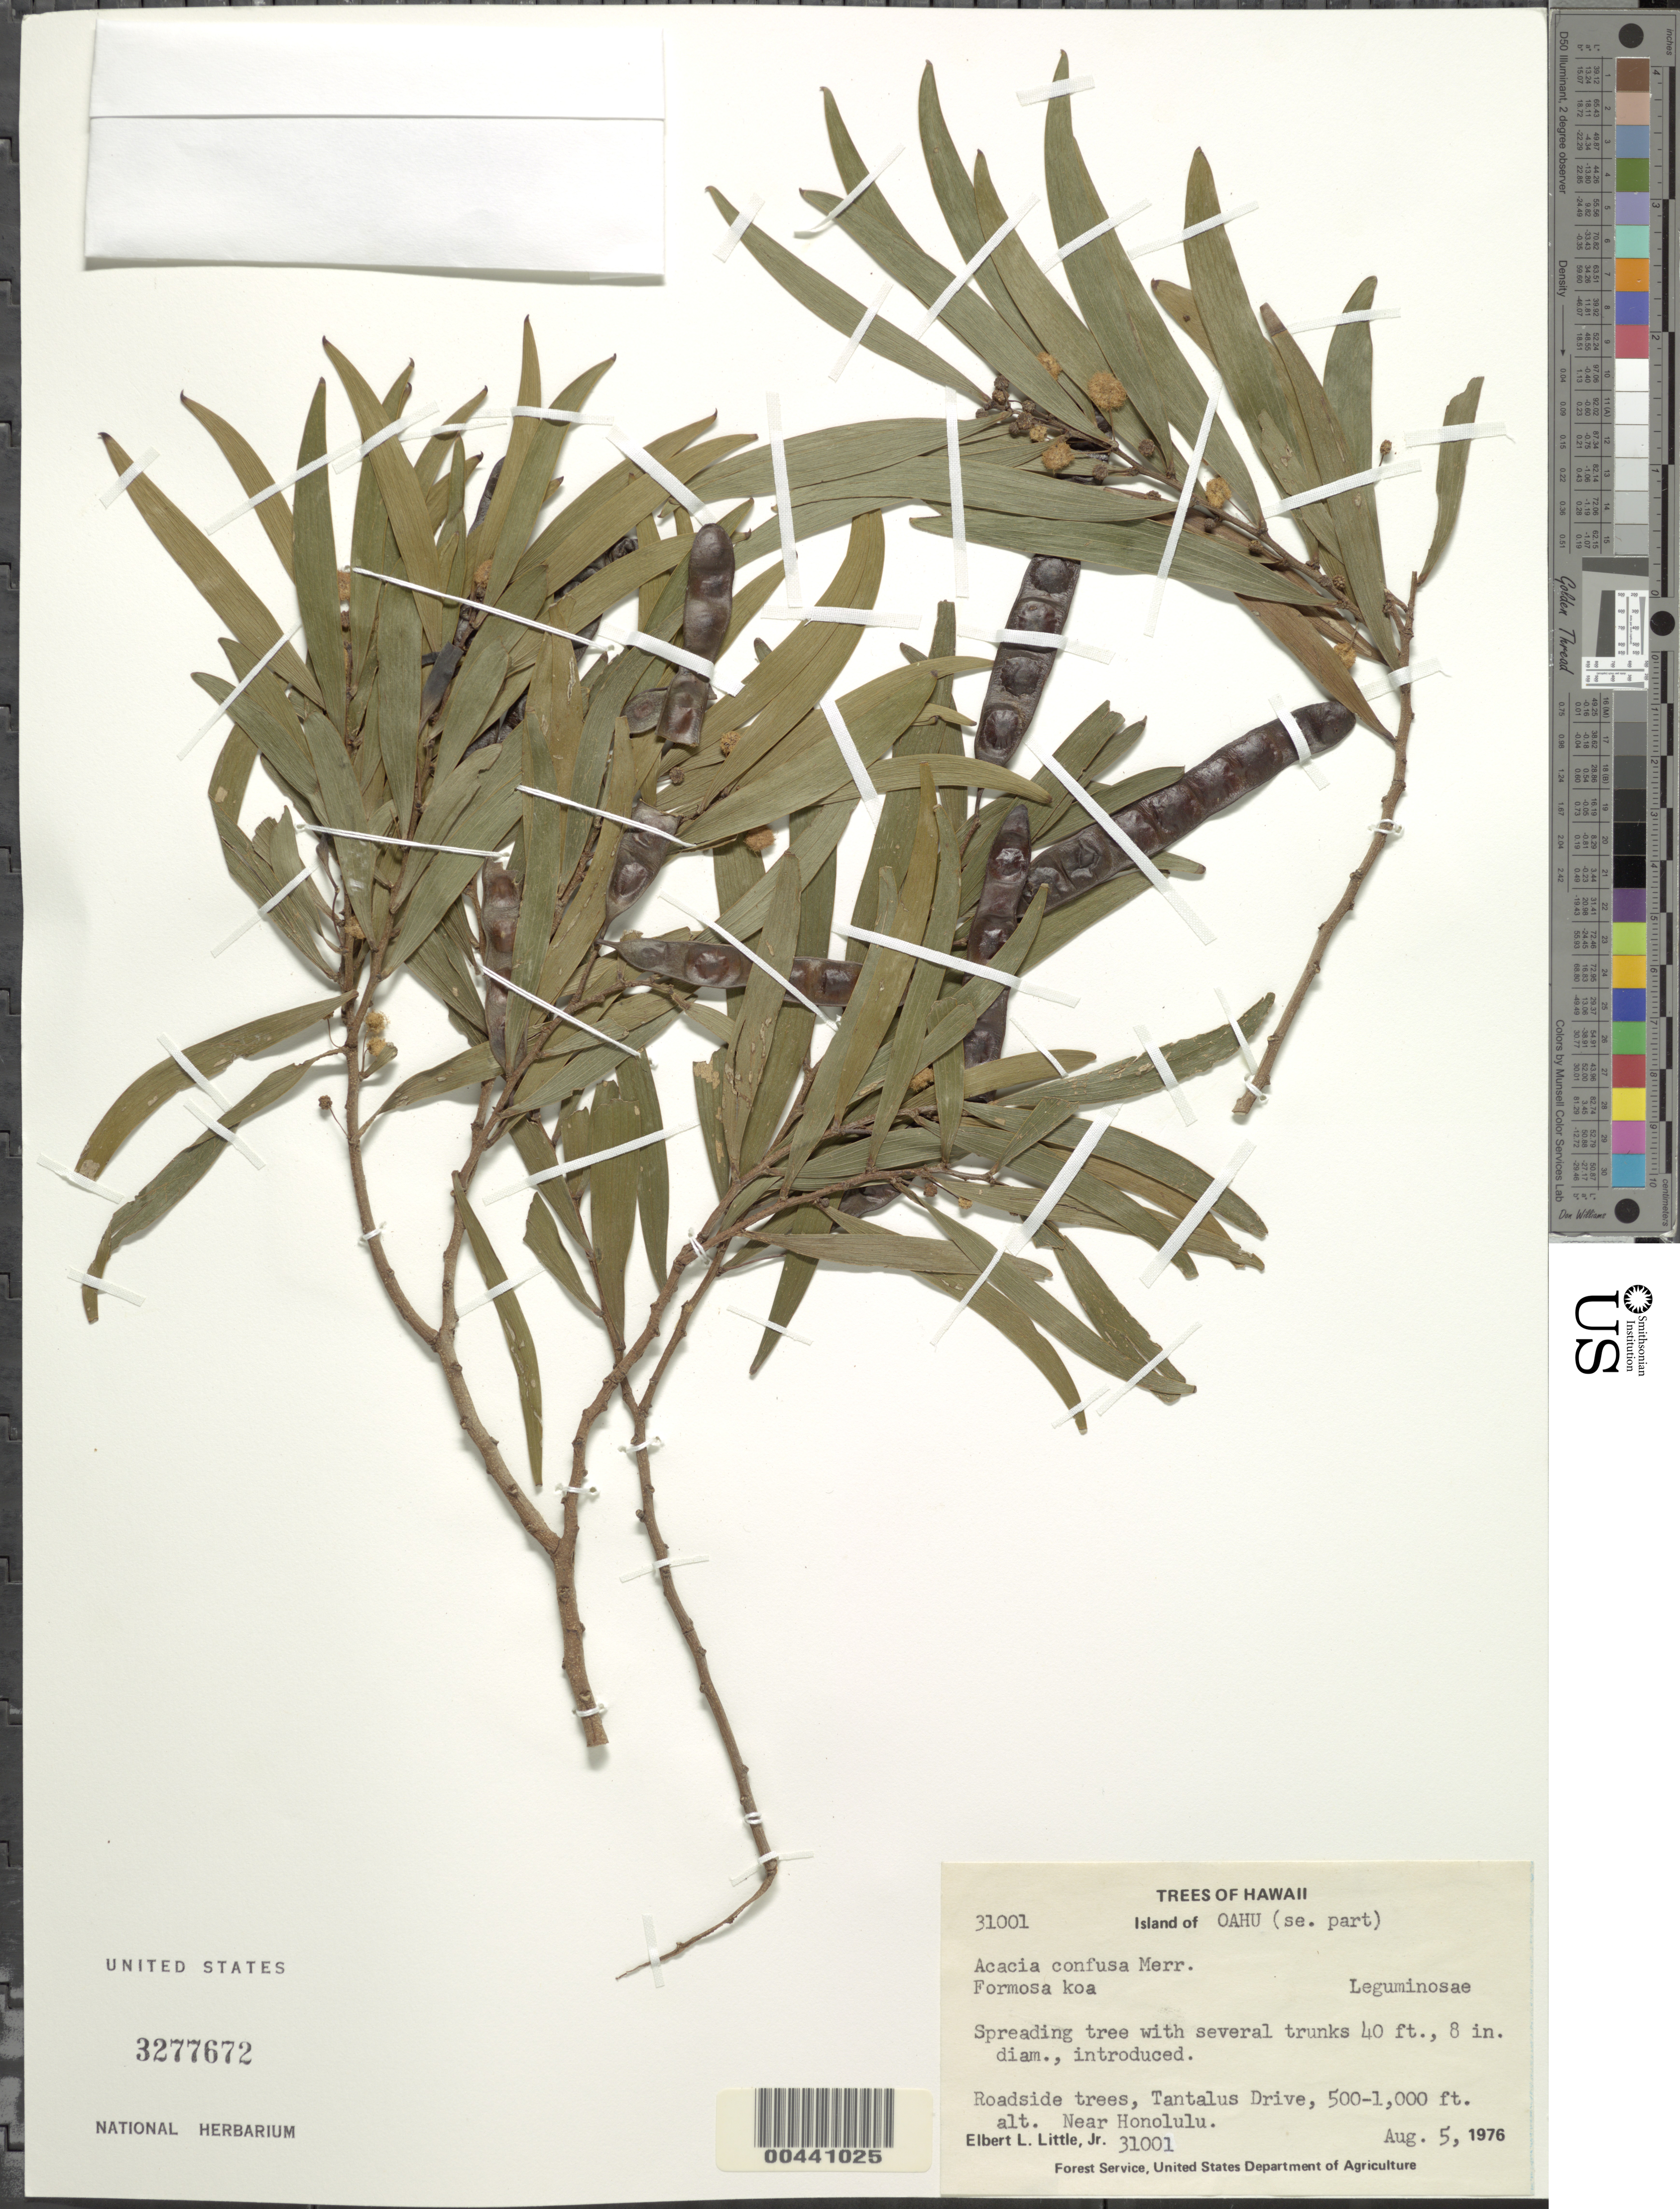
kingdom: Plantae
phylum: Tracheophyta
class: Magnoliopsida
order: Fabales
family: Fabaceae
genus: Acacia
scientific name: Acacia confusa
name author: Merr.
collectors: E. L. Little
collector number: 31001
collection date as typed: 5 Aug 1976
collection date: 1976-08-05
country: United States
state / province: Hawaii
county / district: Honolulu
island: Oahu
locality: SE part of Oahu, Tantalus Drive, Near Honolulu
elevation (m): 152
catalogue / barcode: US 3277672